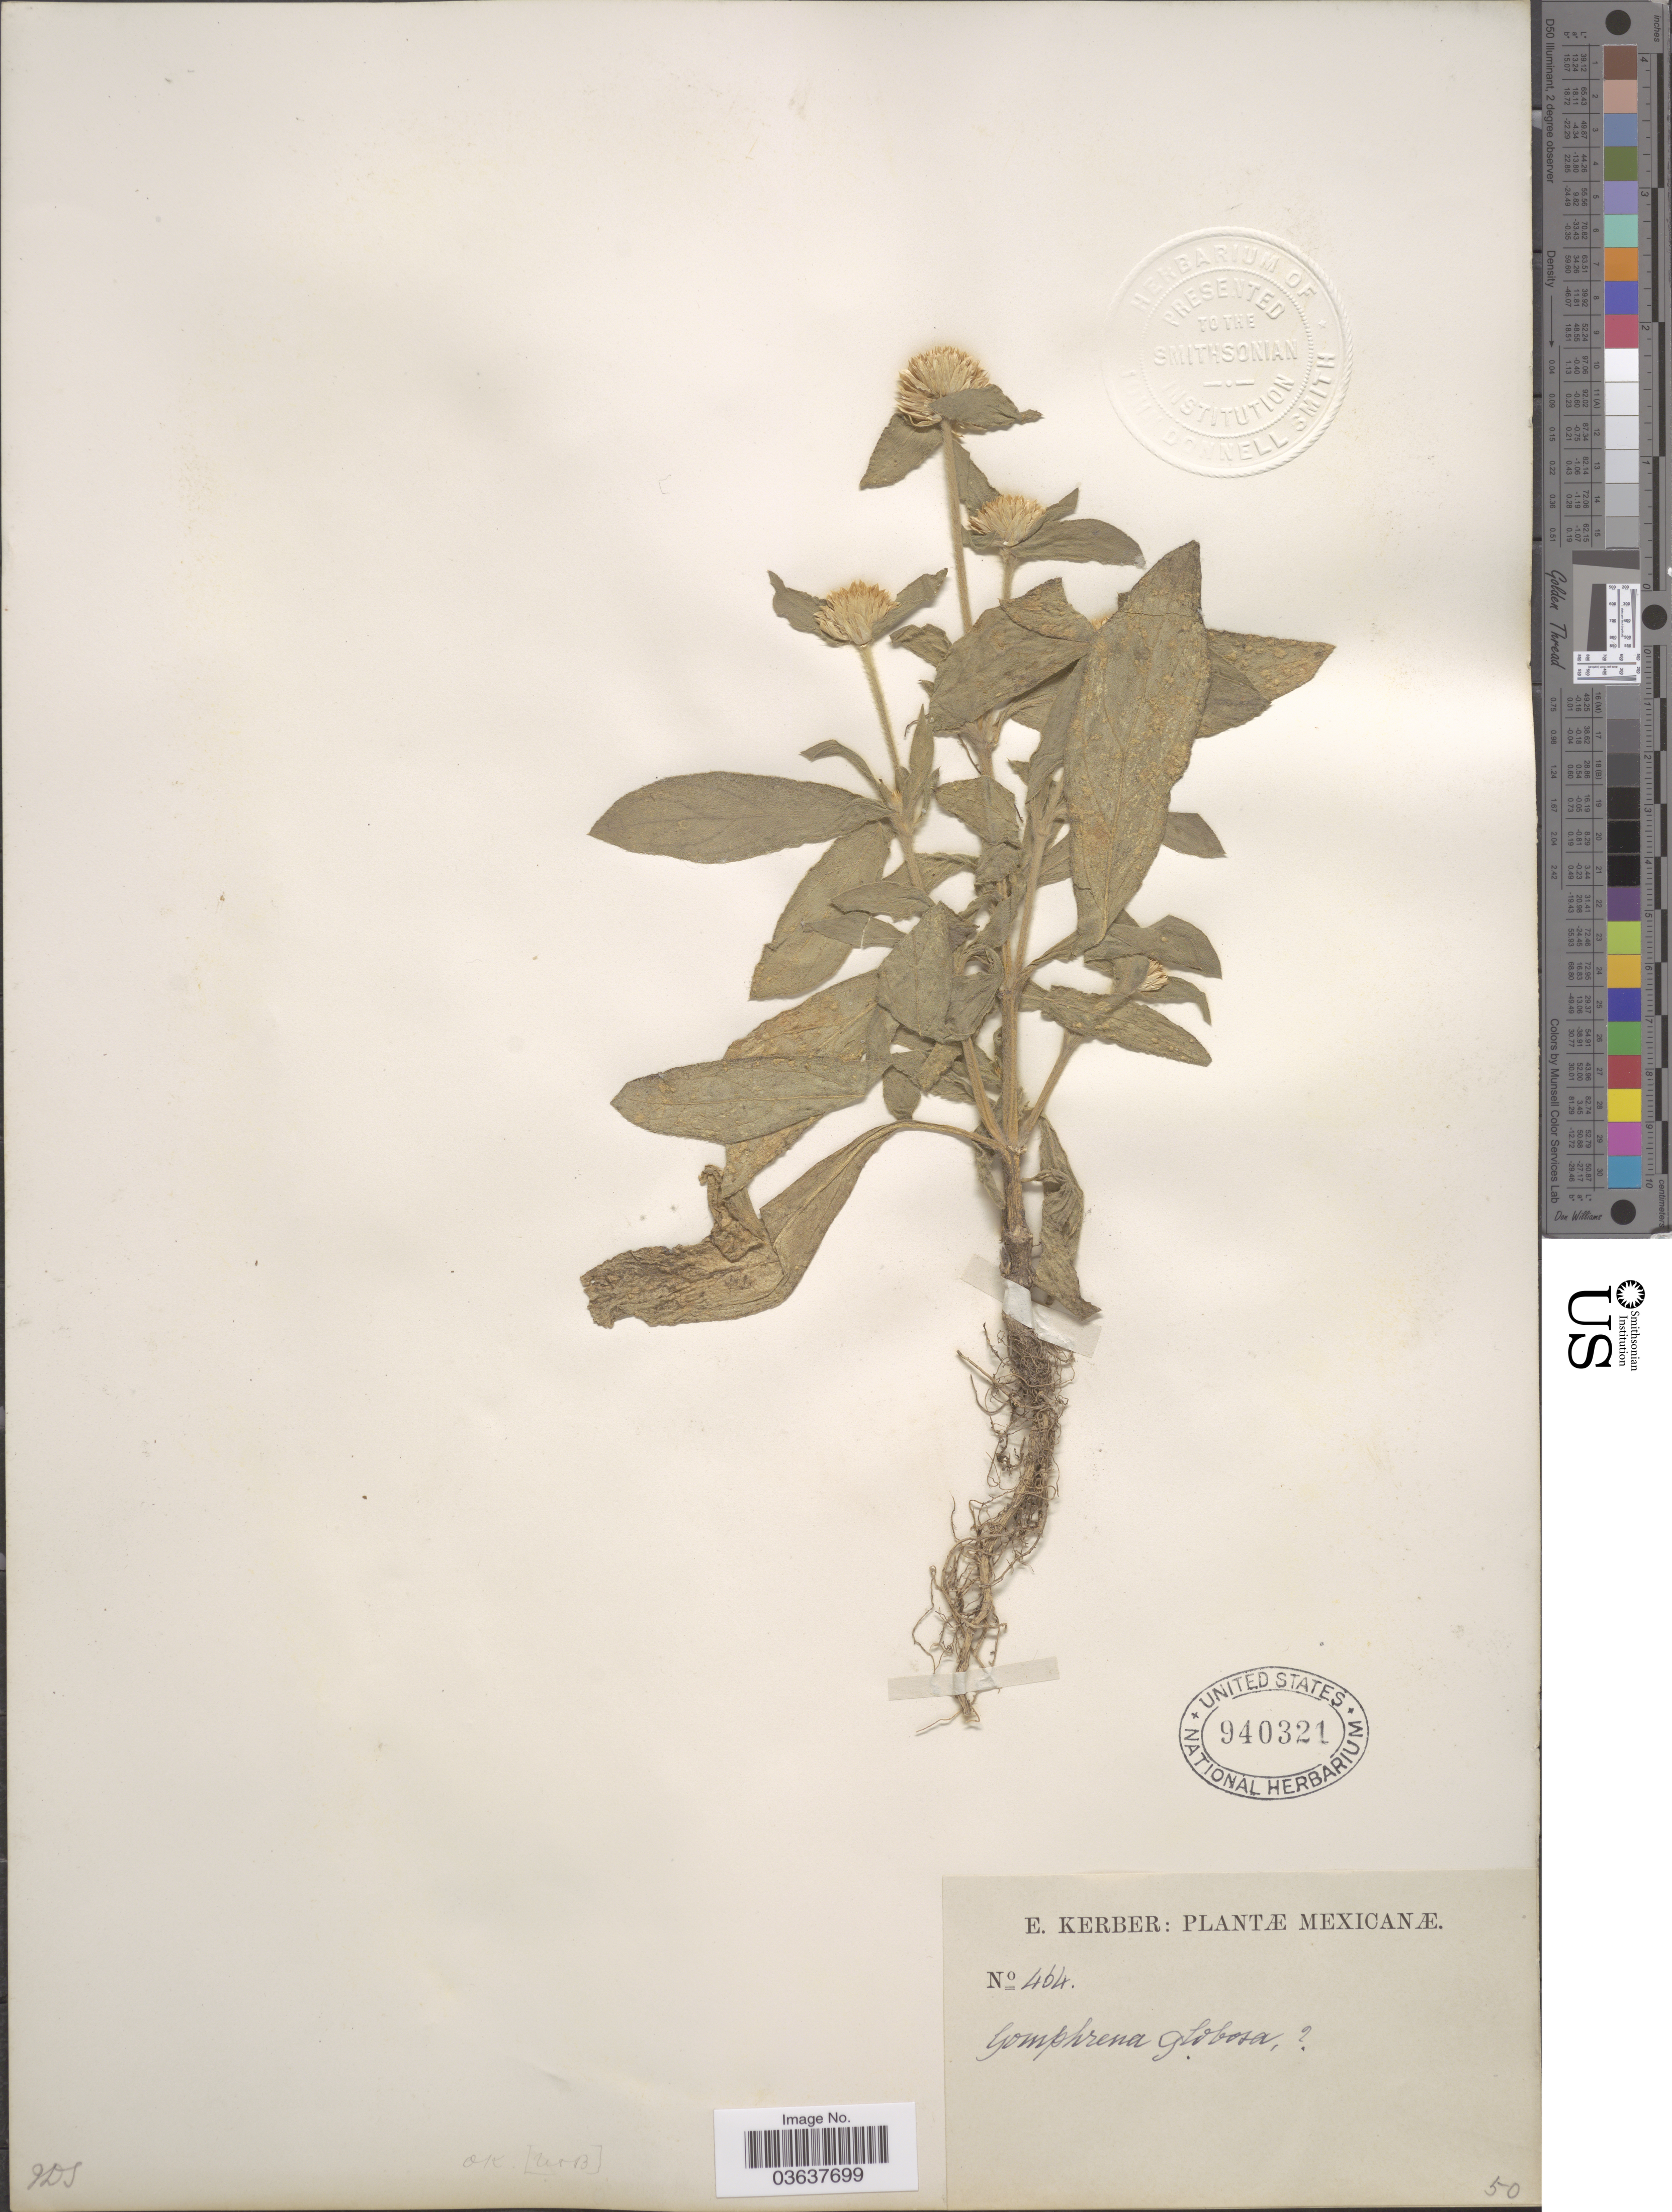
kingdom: Plantae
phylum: Tracheophyta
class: Magnoliopsida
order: Caryophyllales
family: Amaranthaceae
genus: Gomphrena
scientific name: Gomphrena globosa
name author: L.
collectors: E. Kerber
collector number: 464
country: Mexico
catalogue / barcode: US 940321